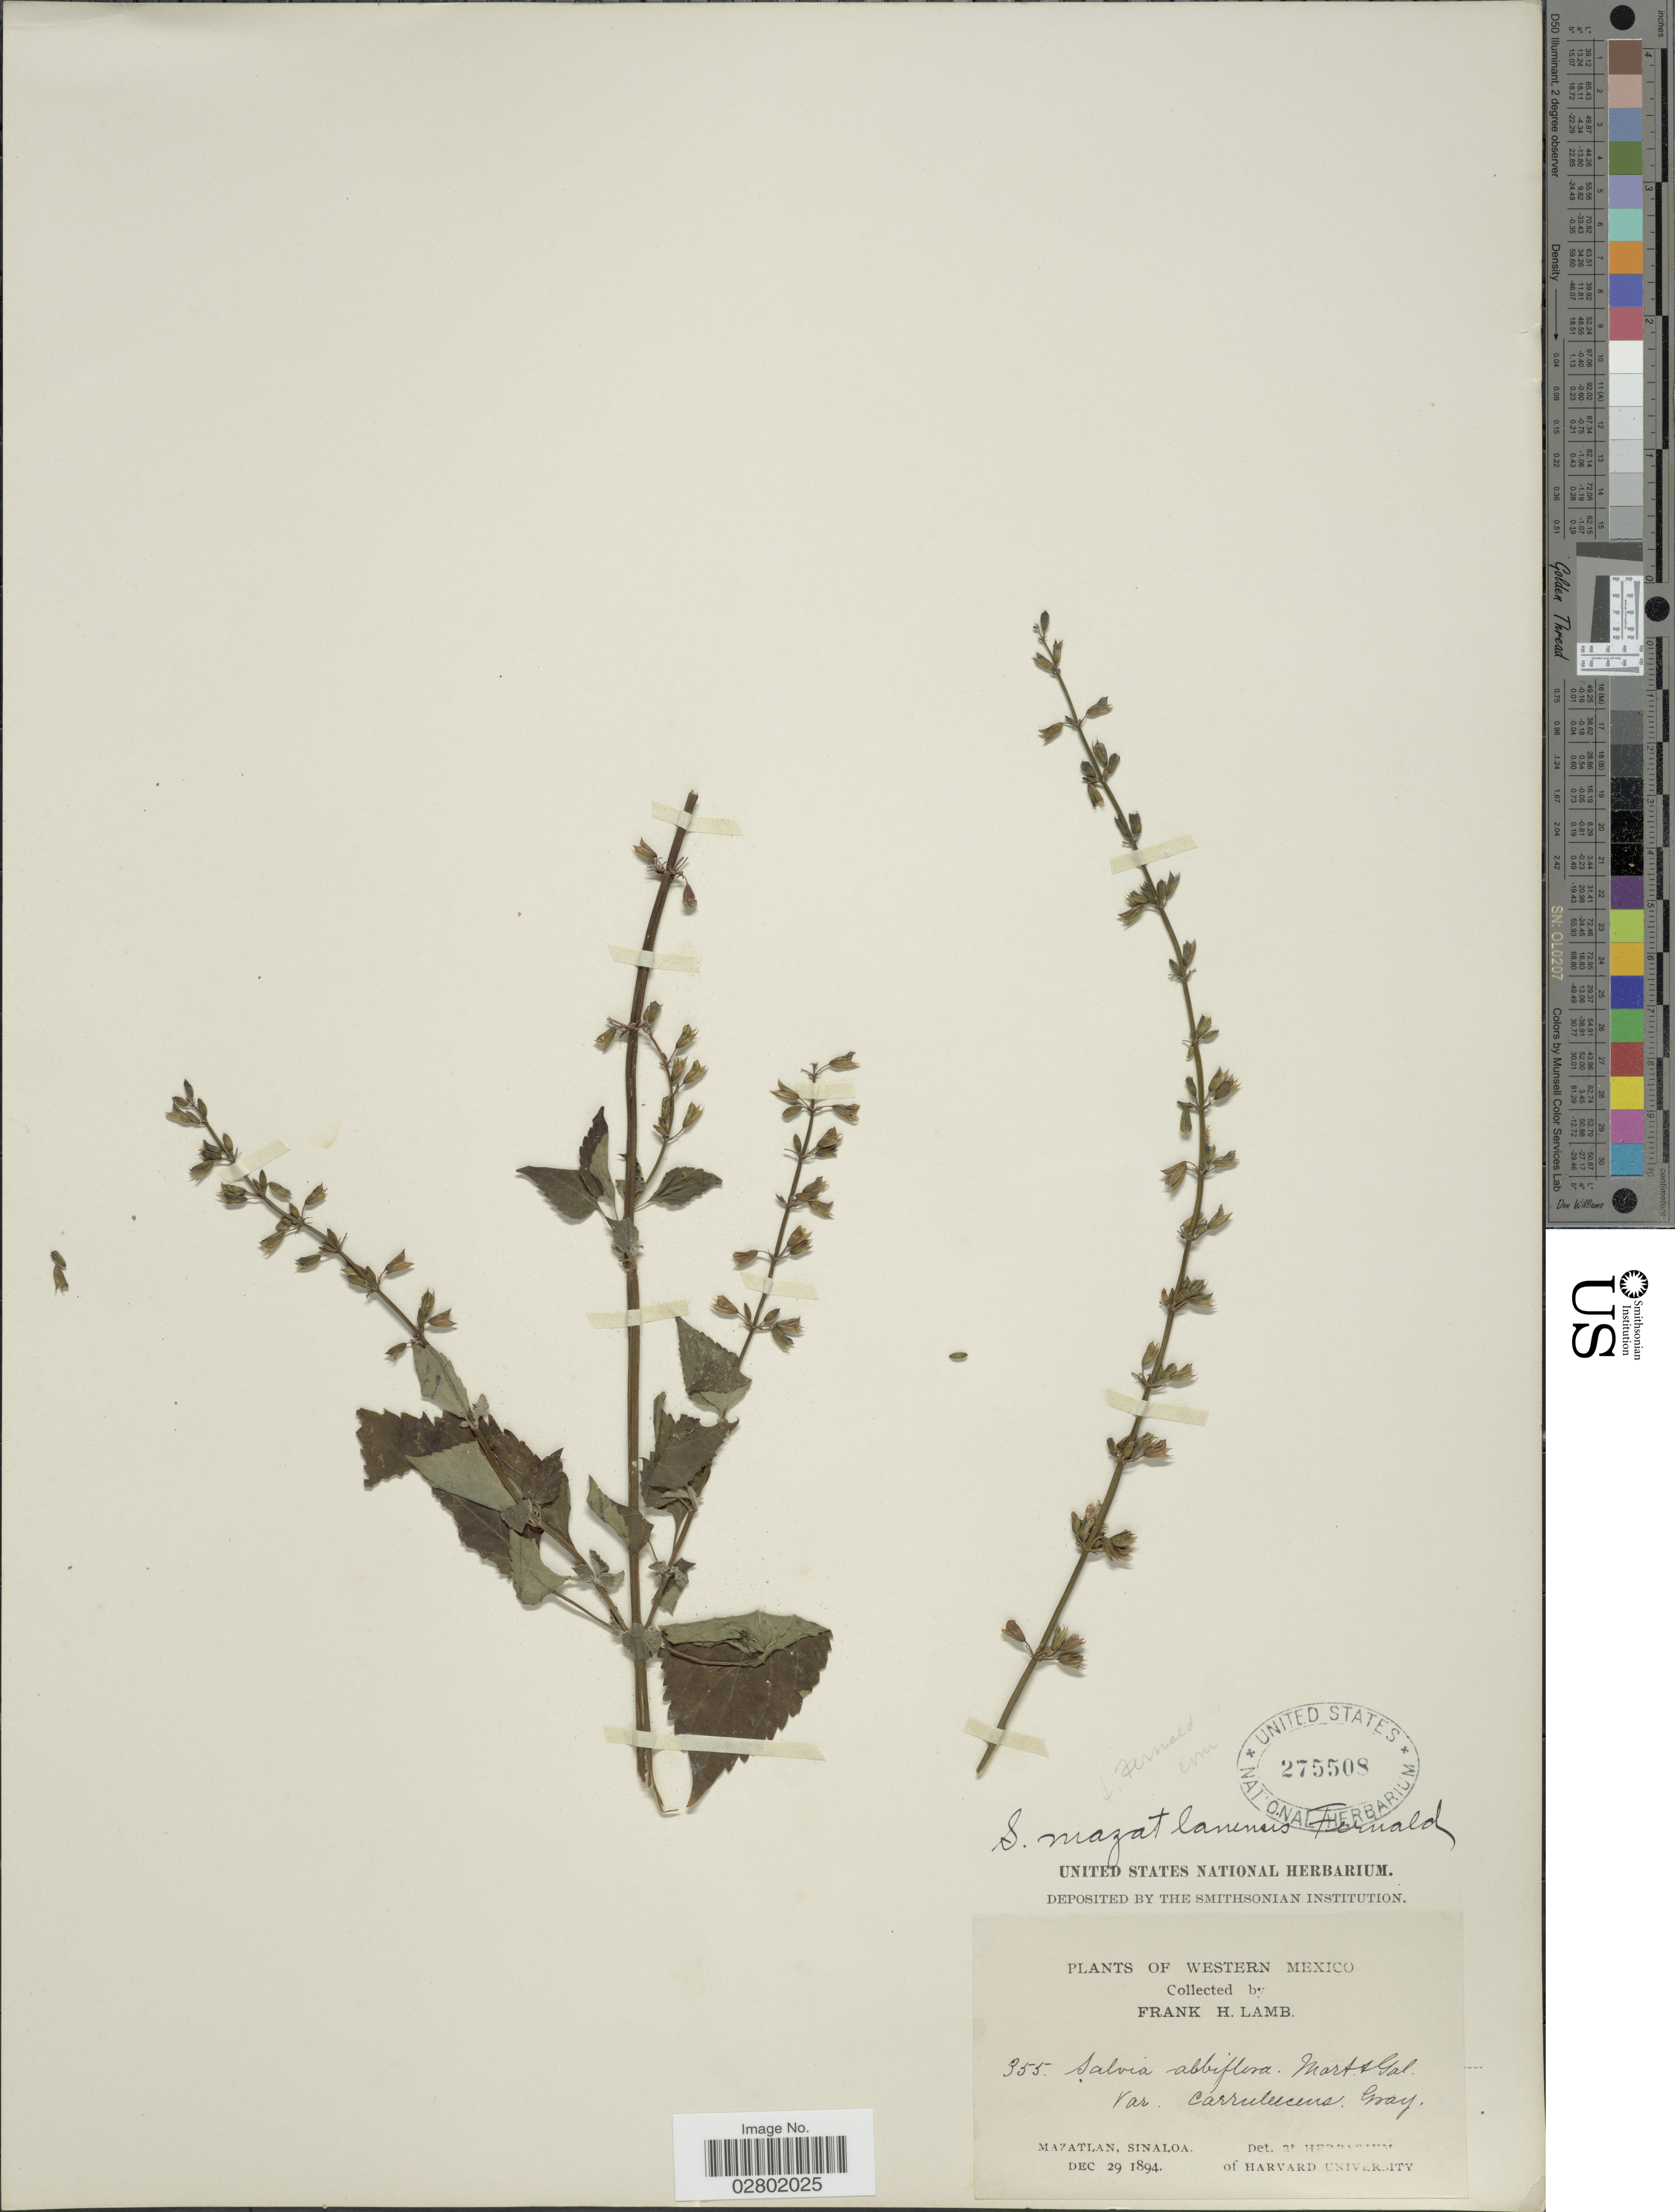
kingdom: Plantae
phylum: Tracheophyta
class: Magnoliopsida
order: Lamiales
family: Lamiaceae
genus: Salvia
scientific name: Salvia mazatlanensis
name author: Fernald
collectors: F. H. Lamb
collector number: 355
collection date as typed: Dec 29 1894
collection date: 1894-12-29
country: Mexico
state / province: Sinaloa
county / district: Mazatlán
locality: Mazatlán.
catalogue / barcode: US 275508